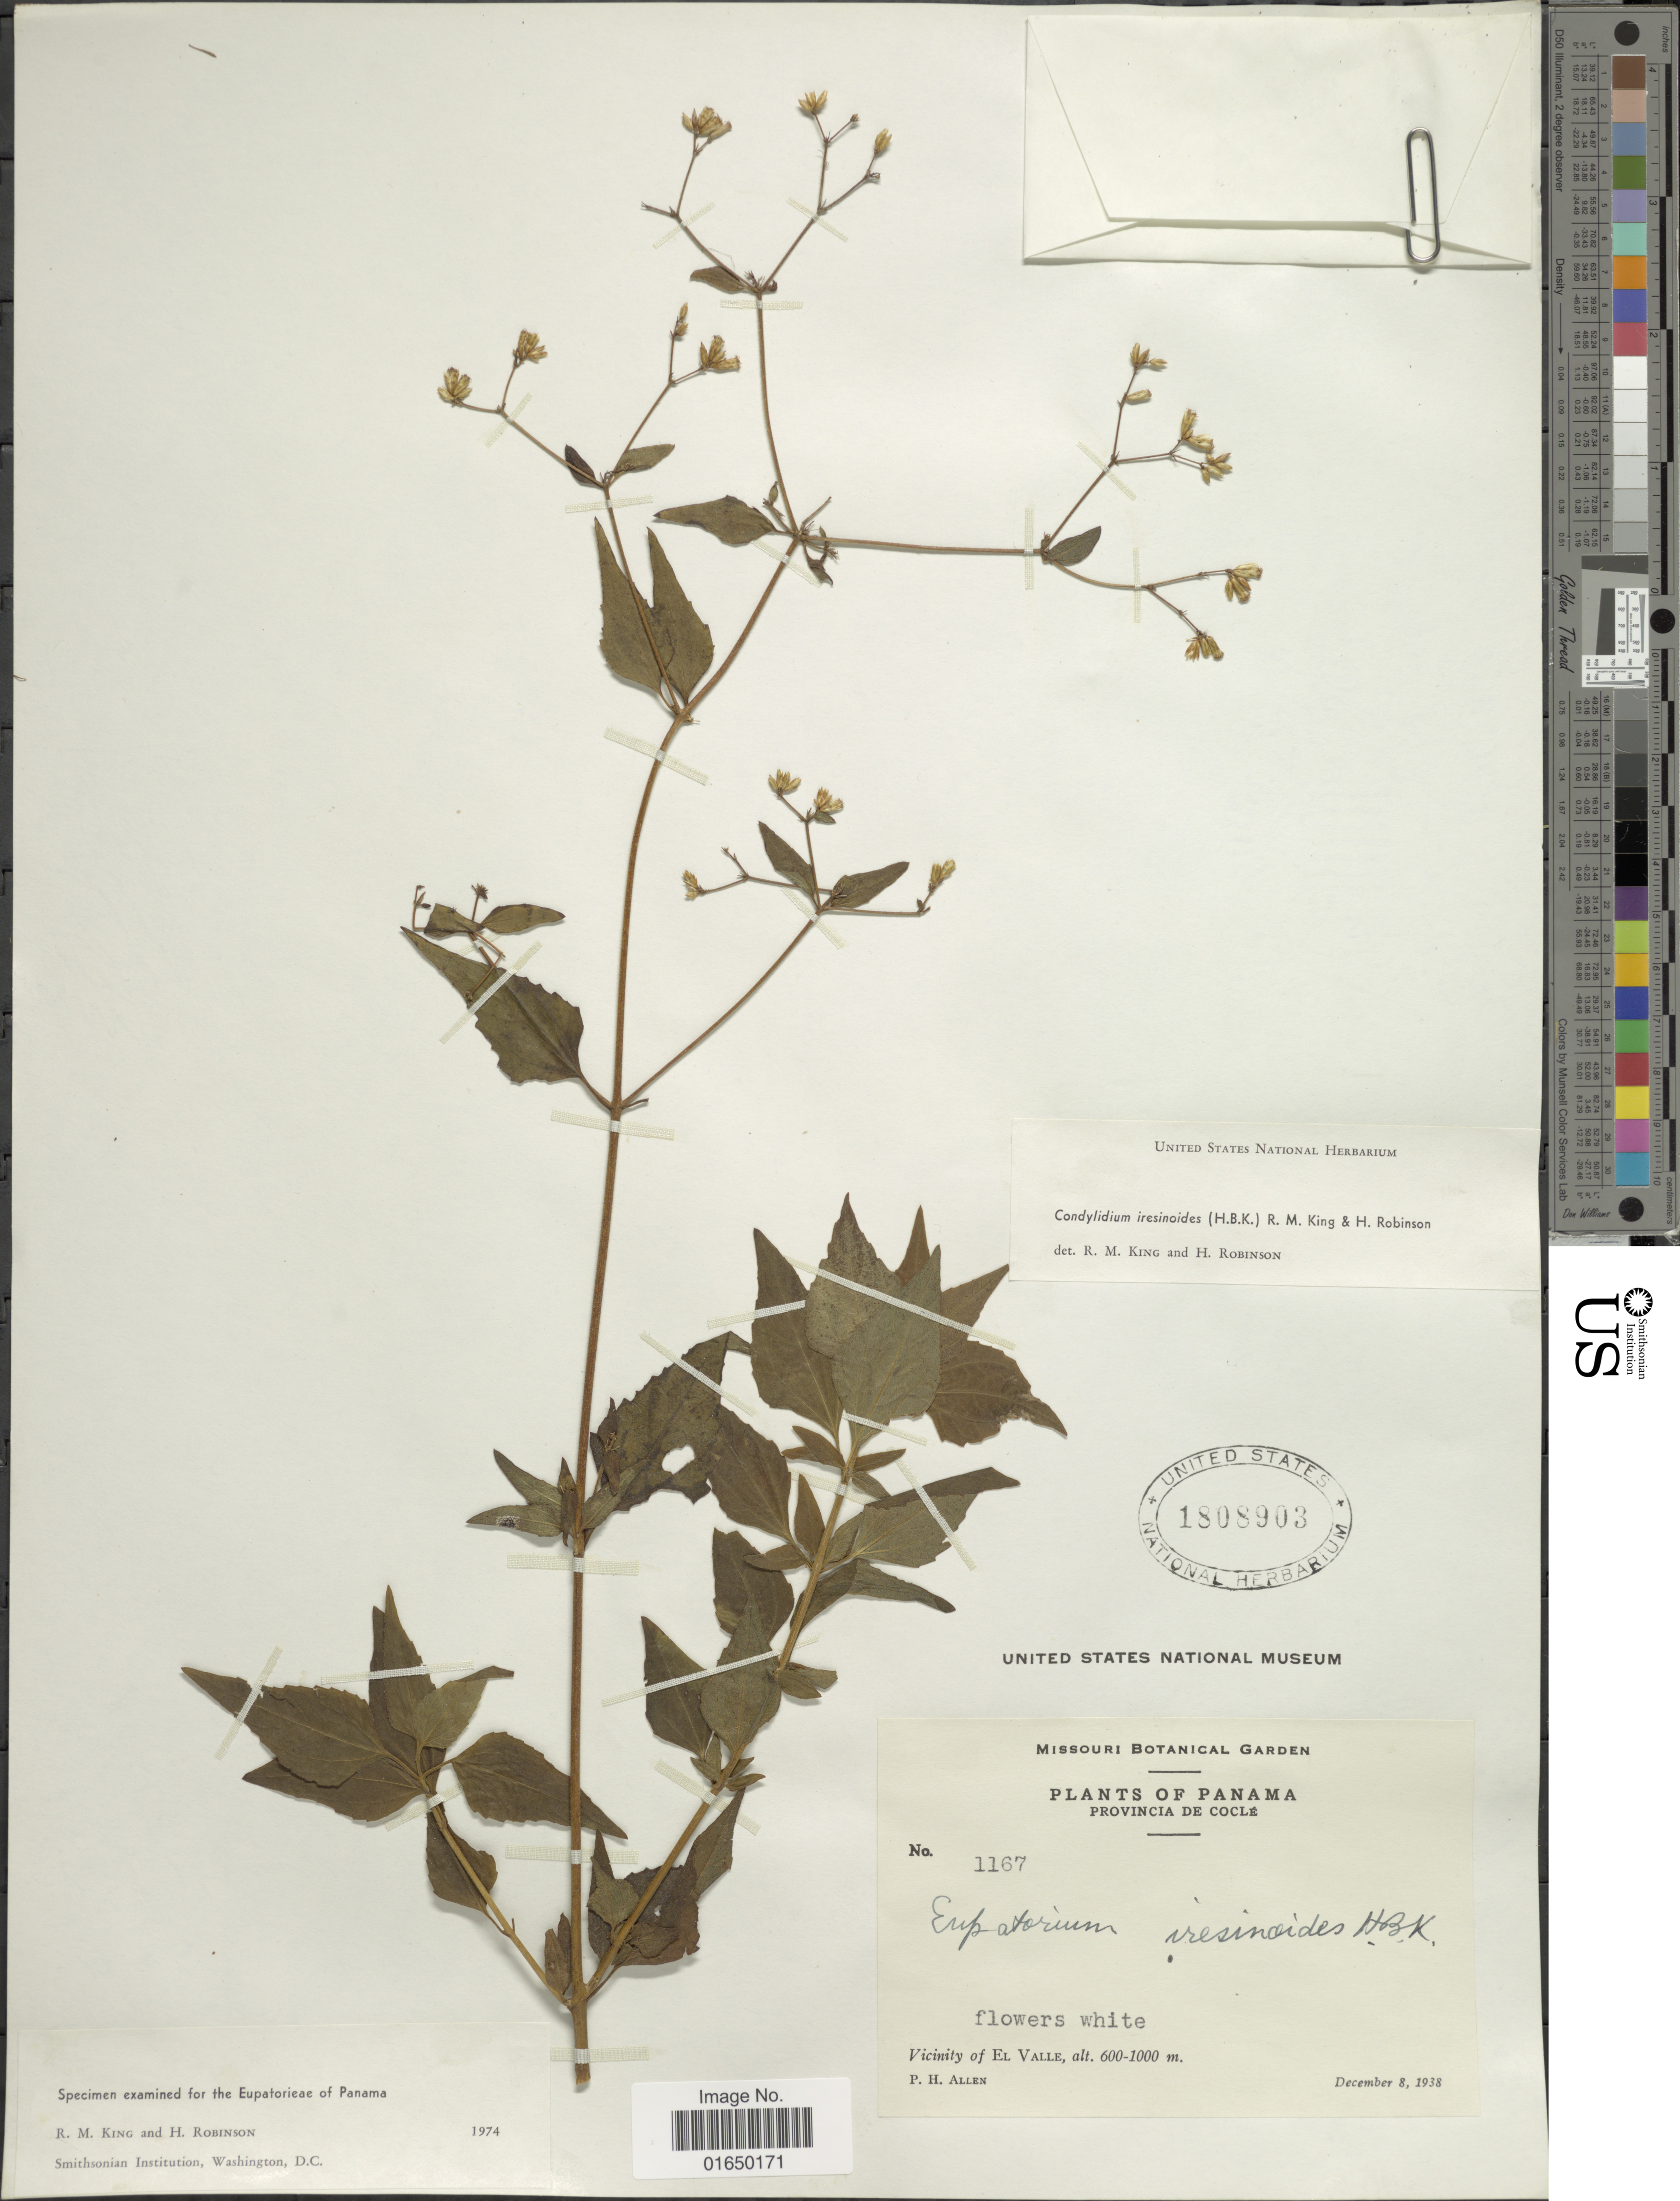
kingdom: Plantae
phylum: Tracheophyta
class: Magnoliopsida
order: Asterales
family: Asteraceae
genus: Condylidium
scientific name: Condylidium iresinoides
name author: (Kunth) R.M. King & H. Rob.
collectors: P. H. Allen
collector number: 1167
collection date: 1938-12-08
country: Panama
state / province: Coclé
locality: Vicinity of El Valle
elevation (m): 600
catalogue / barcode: US 1808903